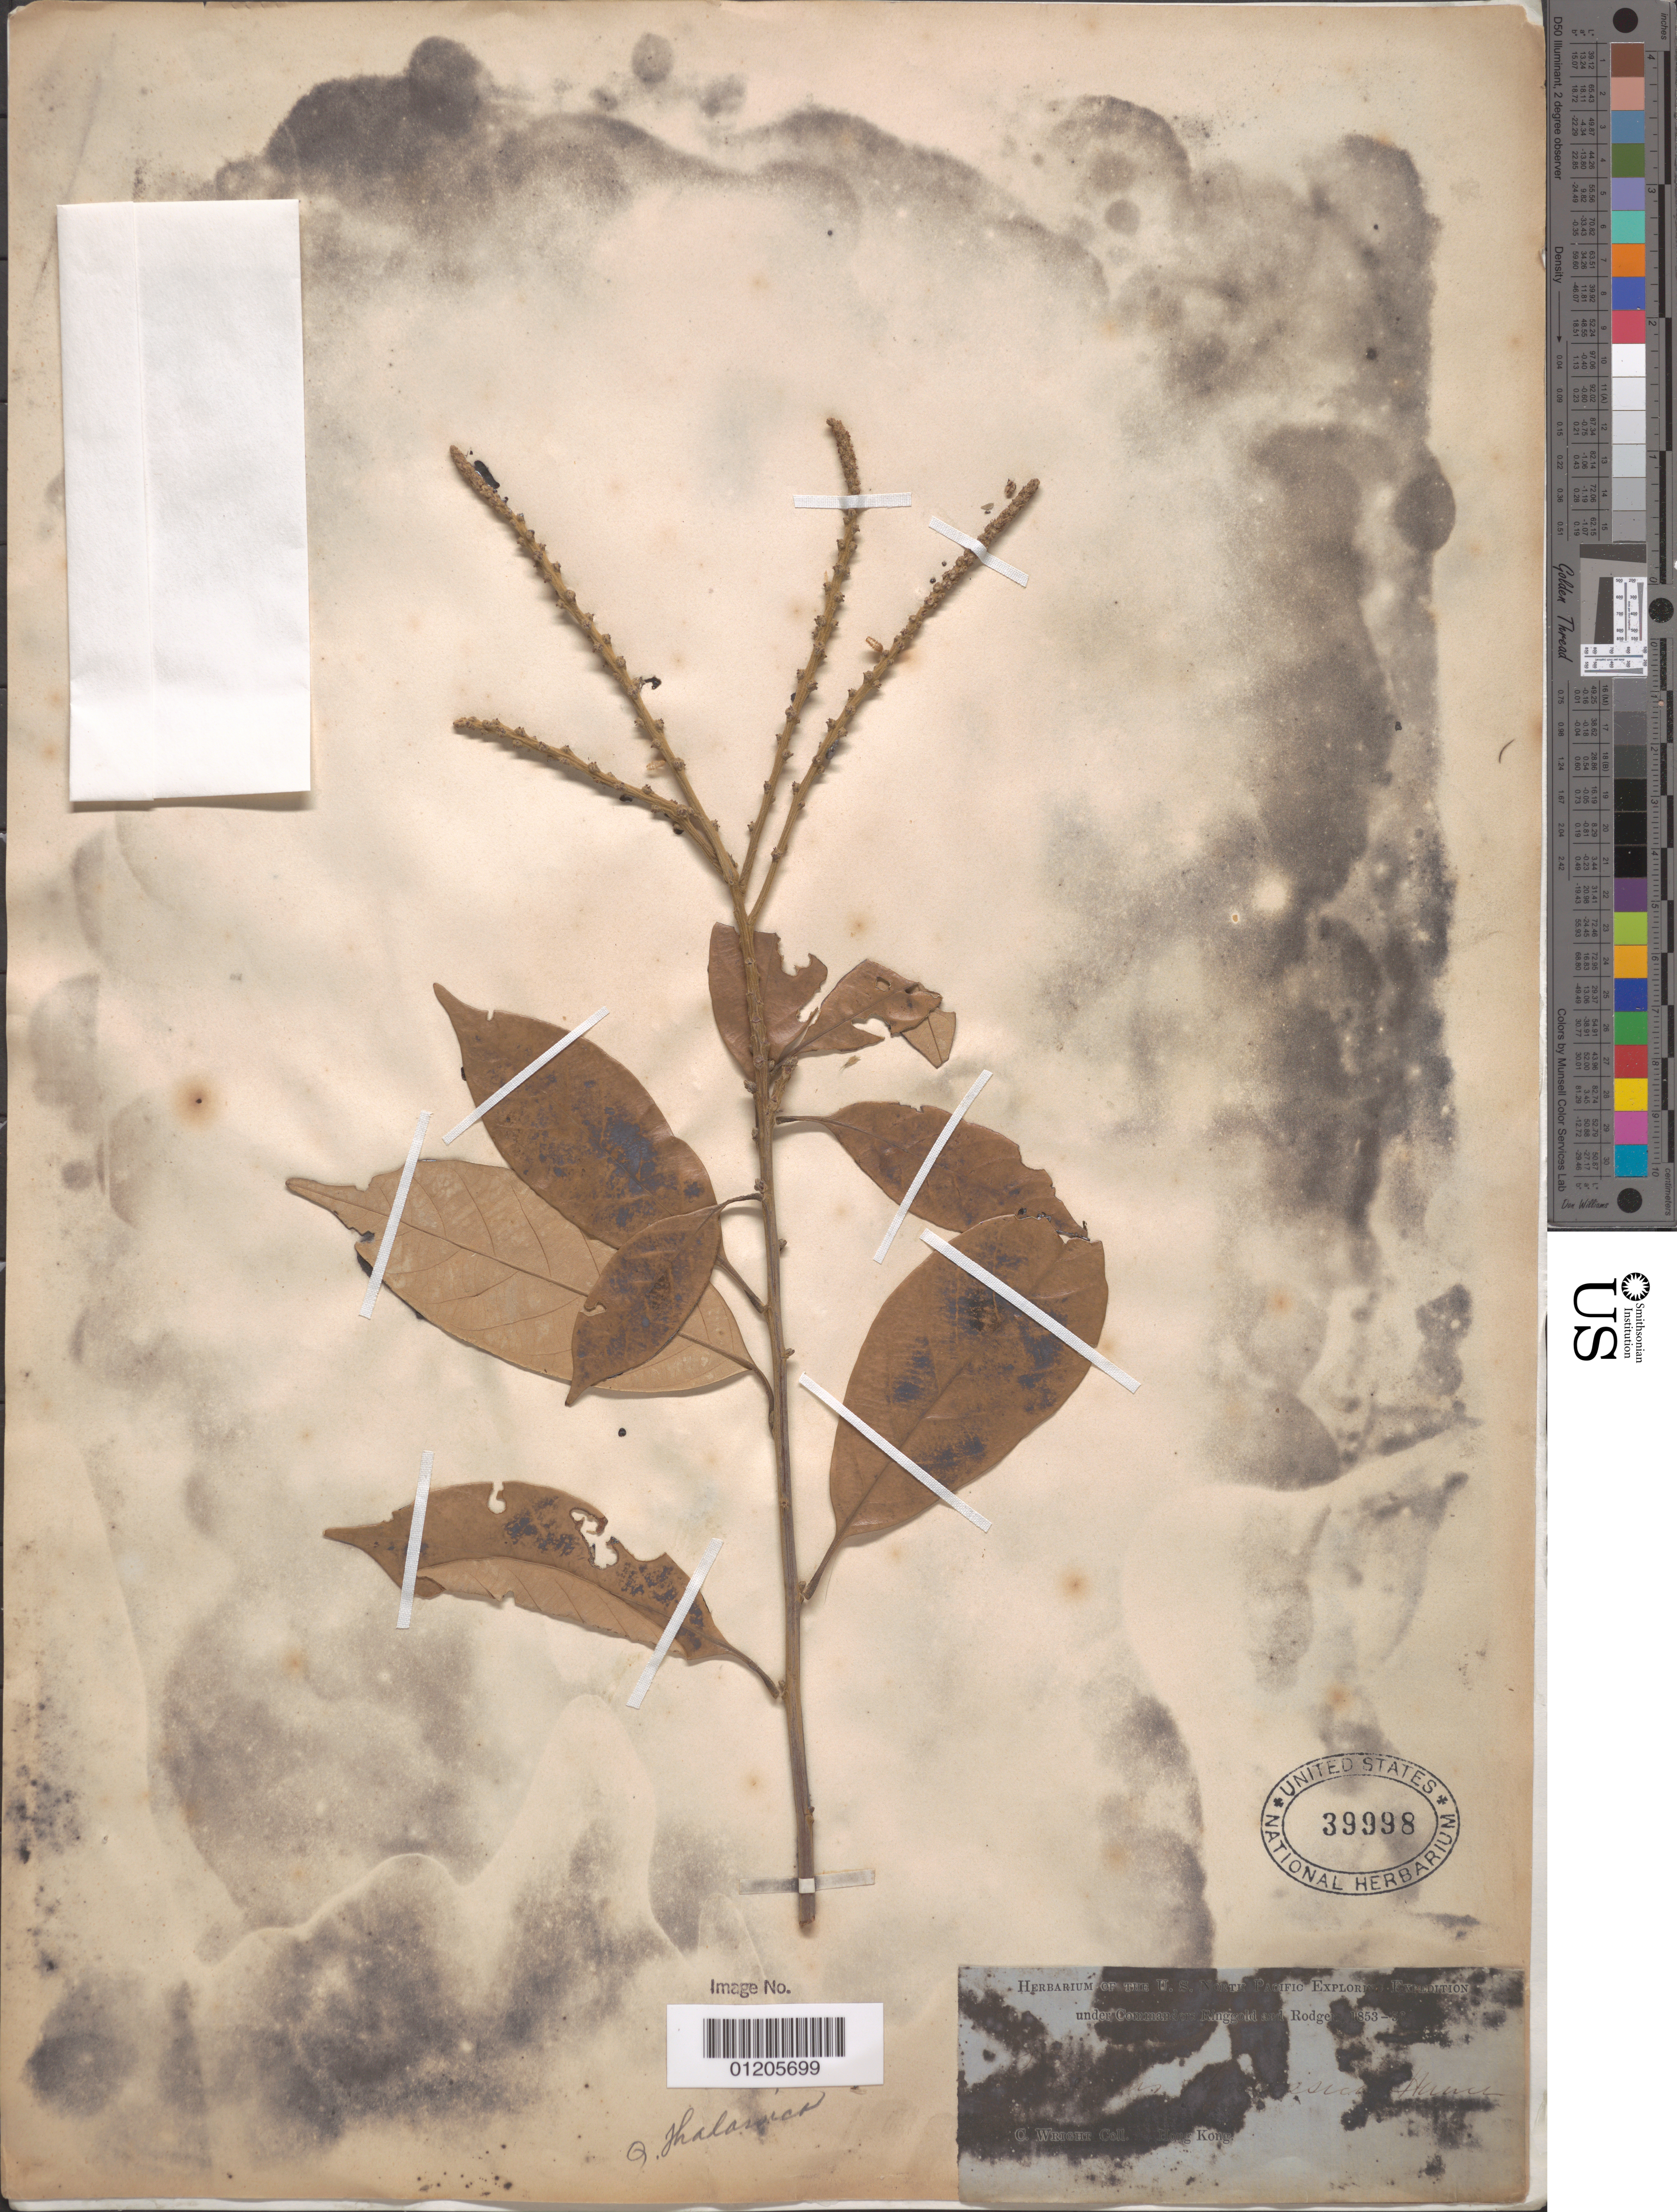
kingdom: Plantae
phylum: Tracheophyta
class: Magnoliopsida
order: Fagales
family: Fagaceae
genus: Quercus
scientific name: Quercus thalassica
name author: Hance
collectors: C. Wright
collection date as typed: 1853 to -- -- 1856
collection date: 1853/1856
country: China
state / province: Hong Kong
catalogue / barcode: US 39998